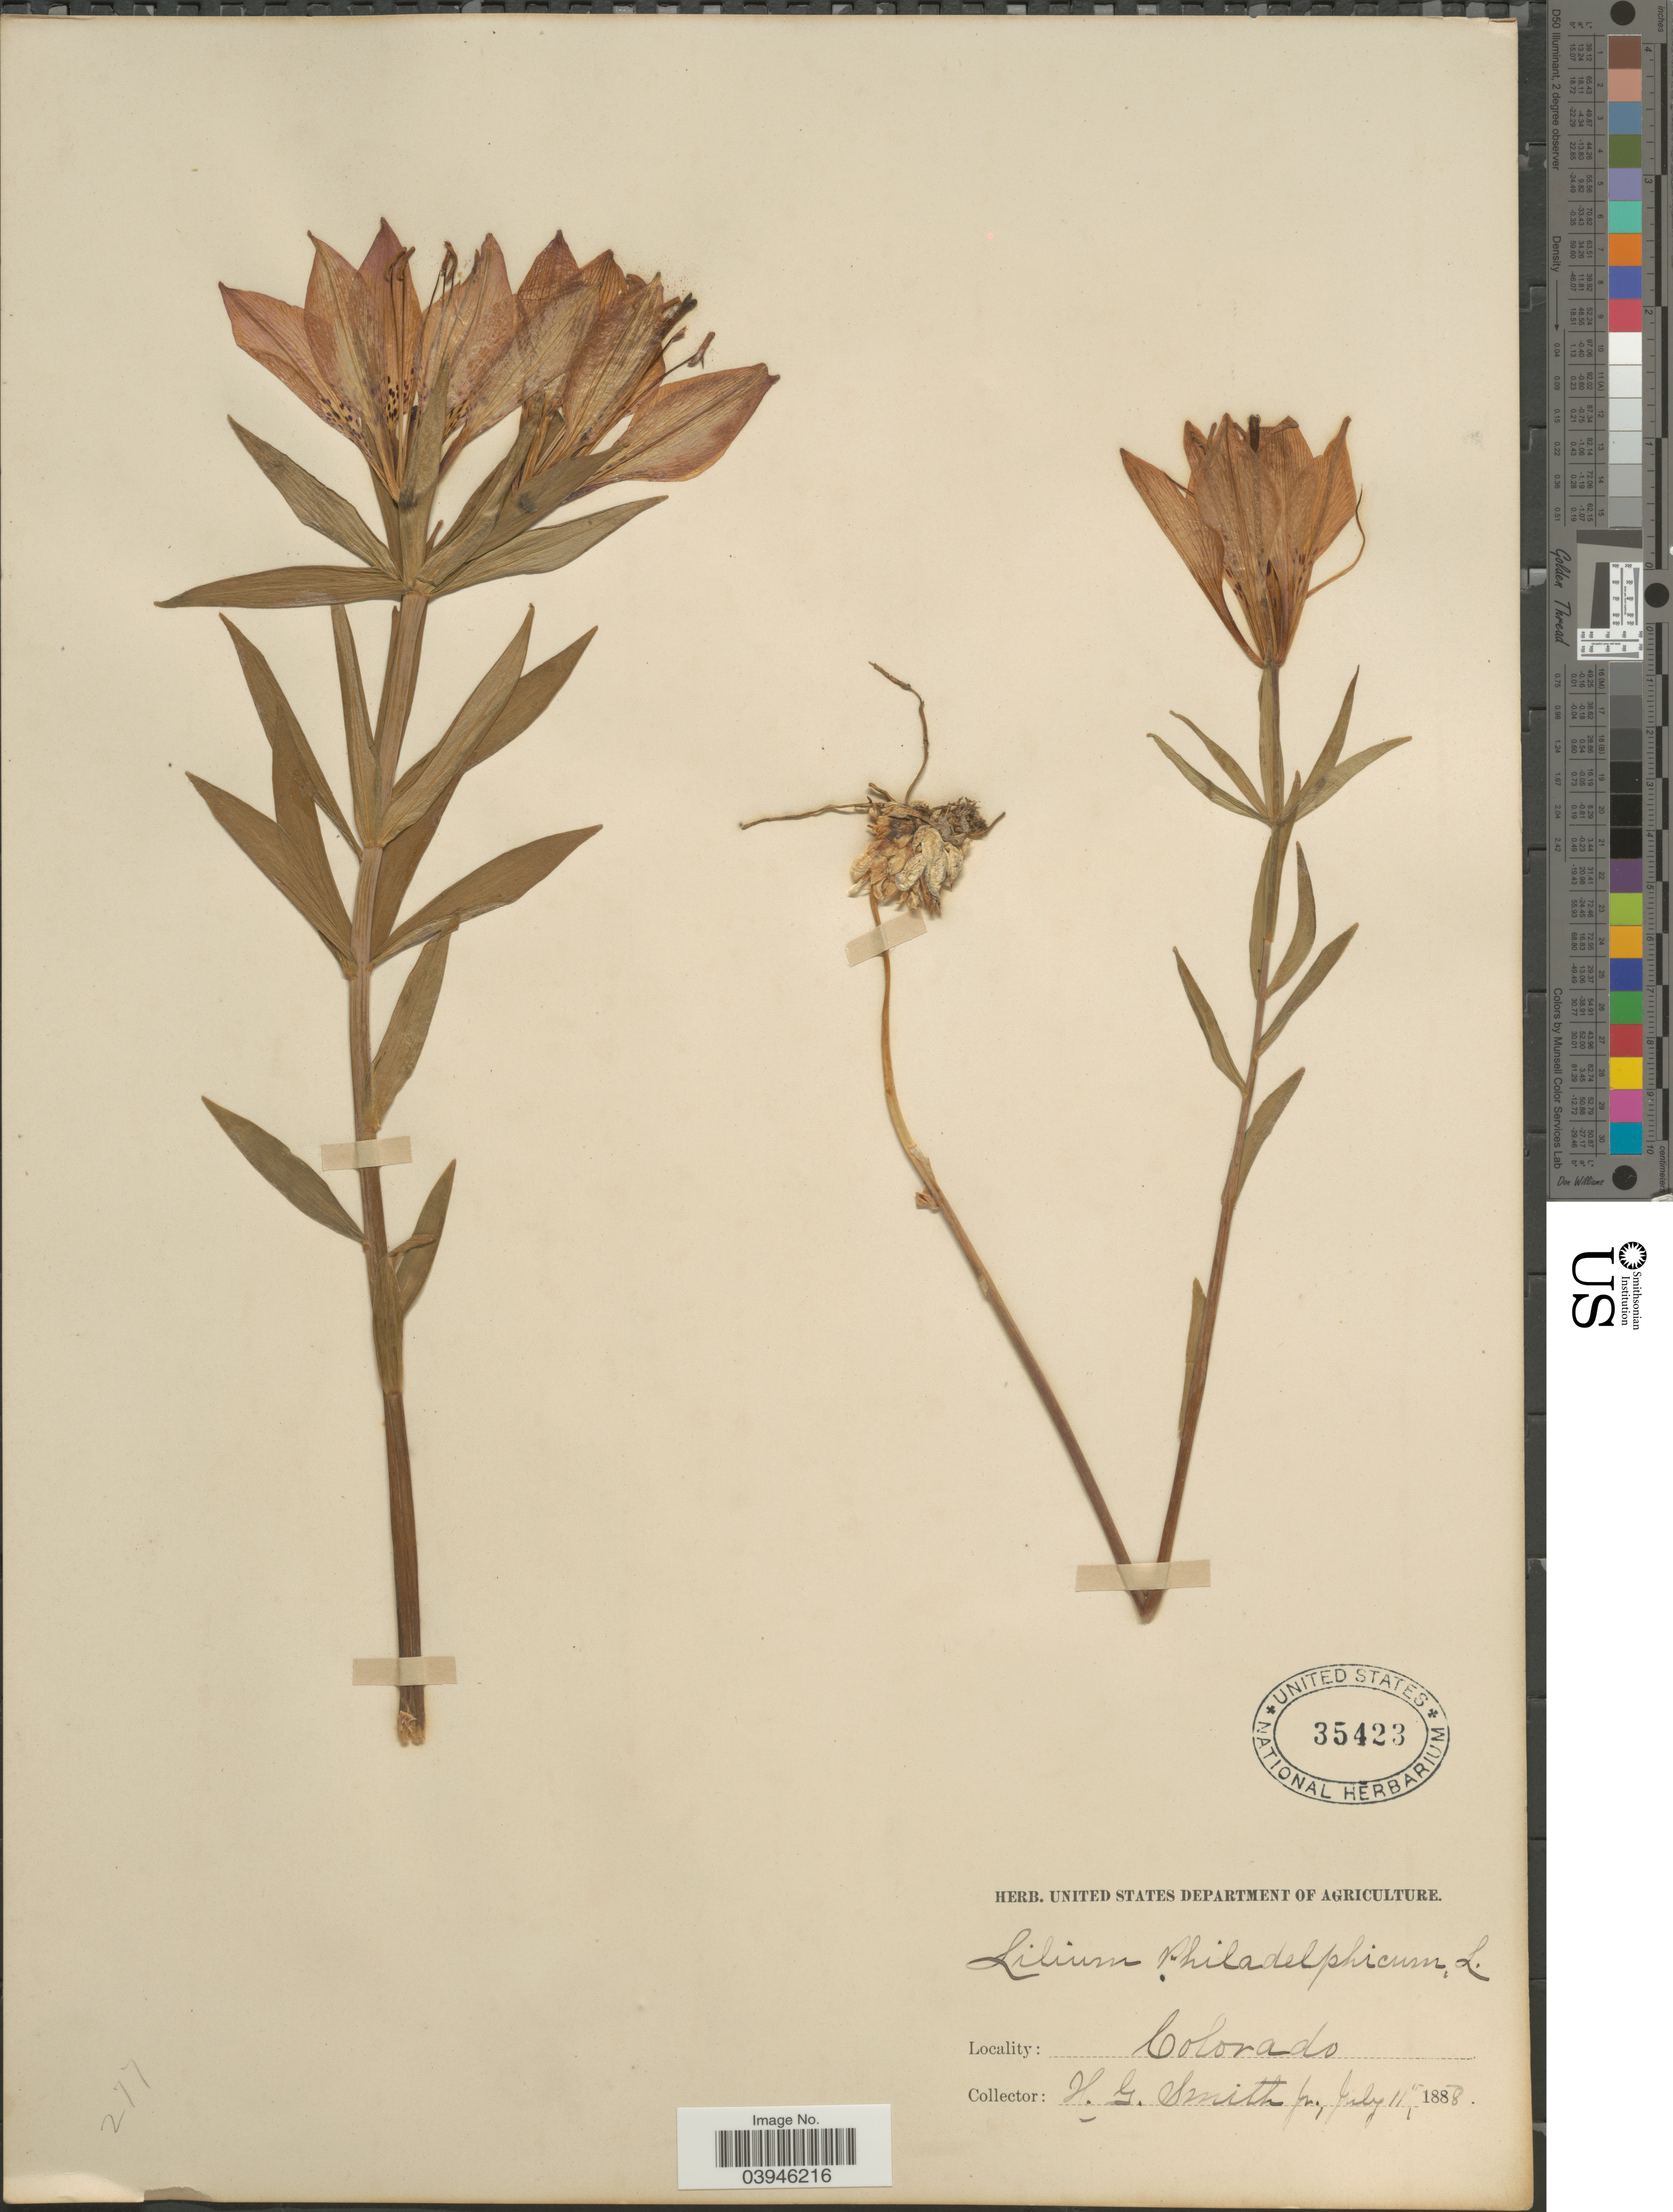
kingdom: Plantae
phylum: Tracheophyta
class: Liliopsida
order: Liliales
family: Liliaceae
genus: Lilium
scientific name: Lilium philadelphicum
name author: L.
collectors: H. Smith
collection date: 1888-07-11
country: United States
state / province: Colorado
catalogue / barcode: US 35423